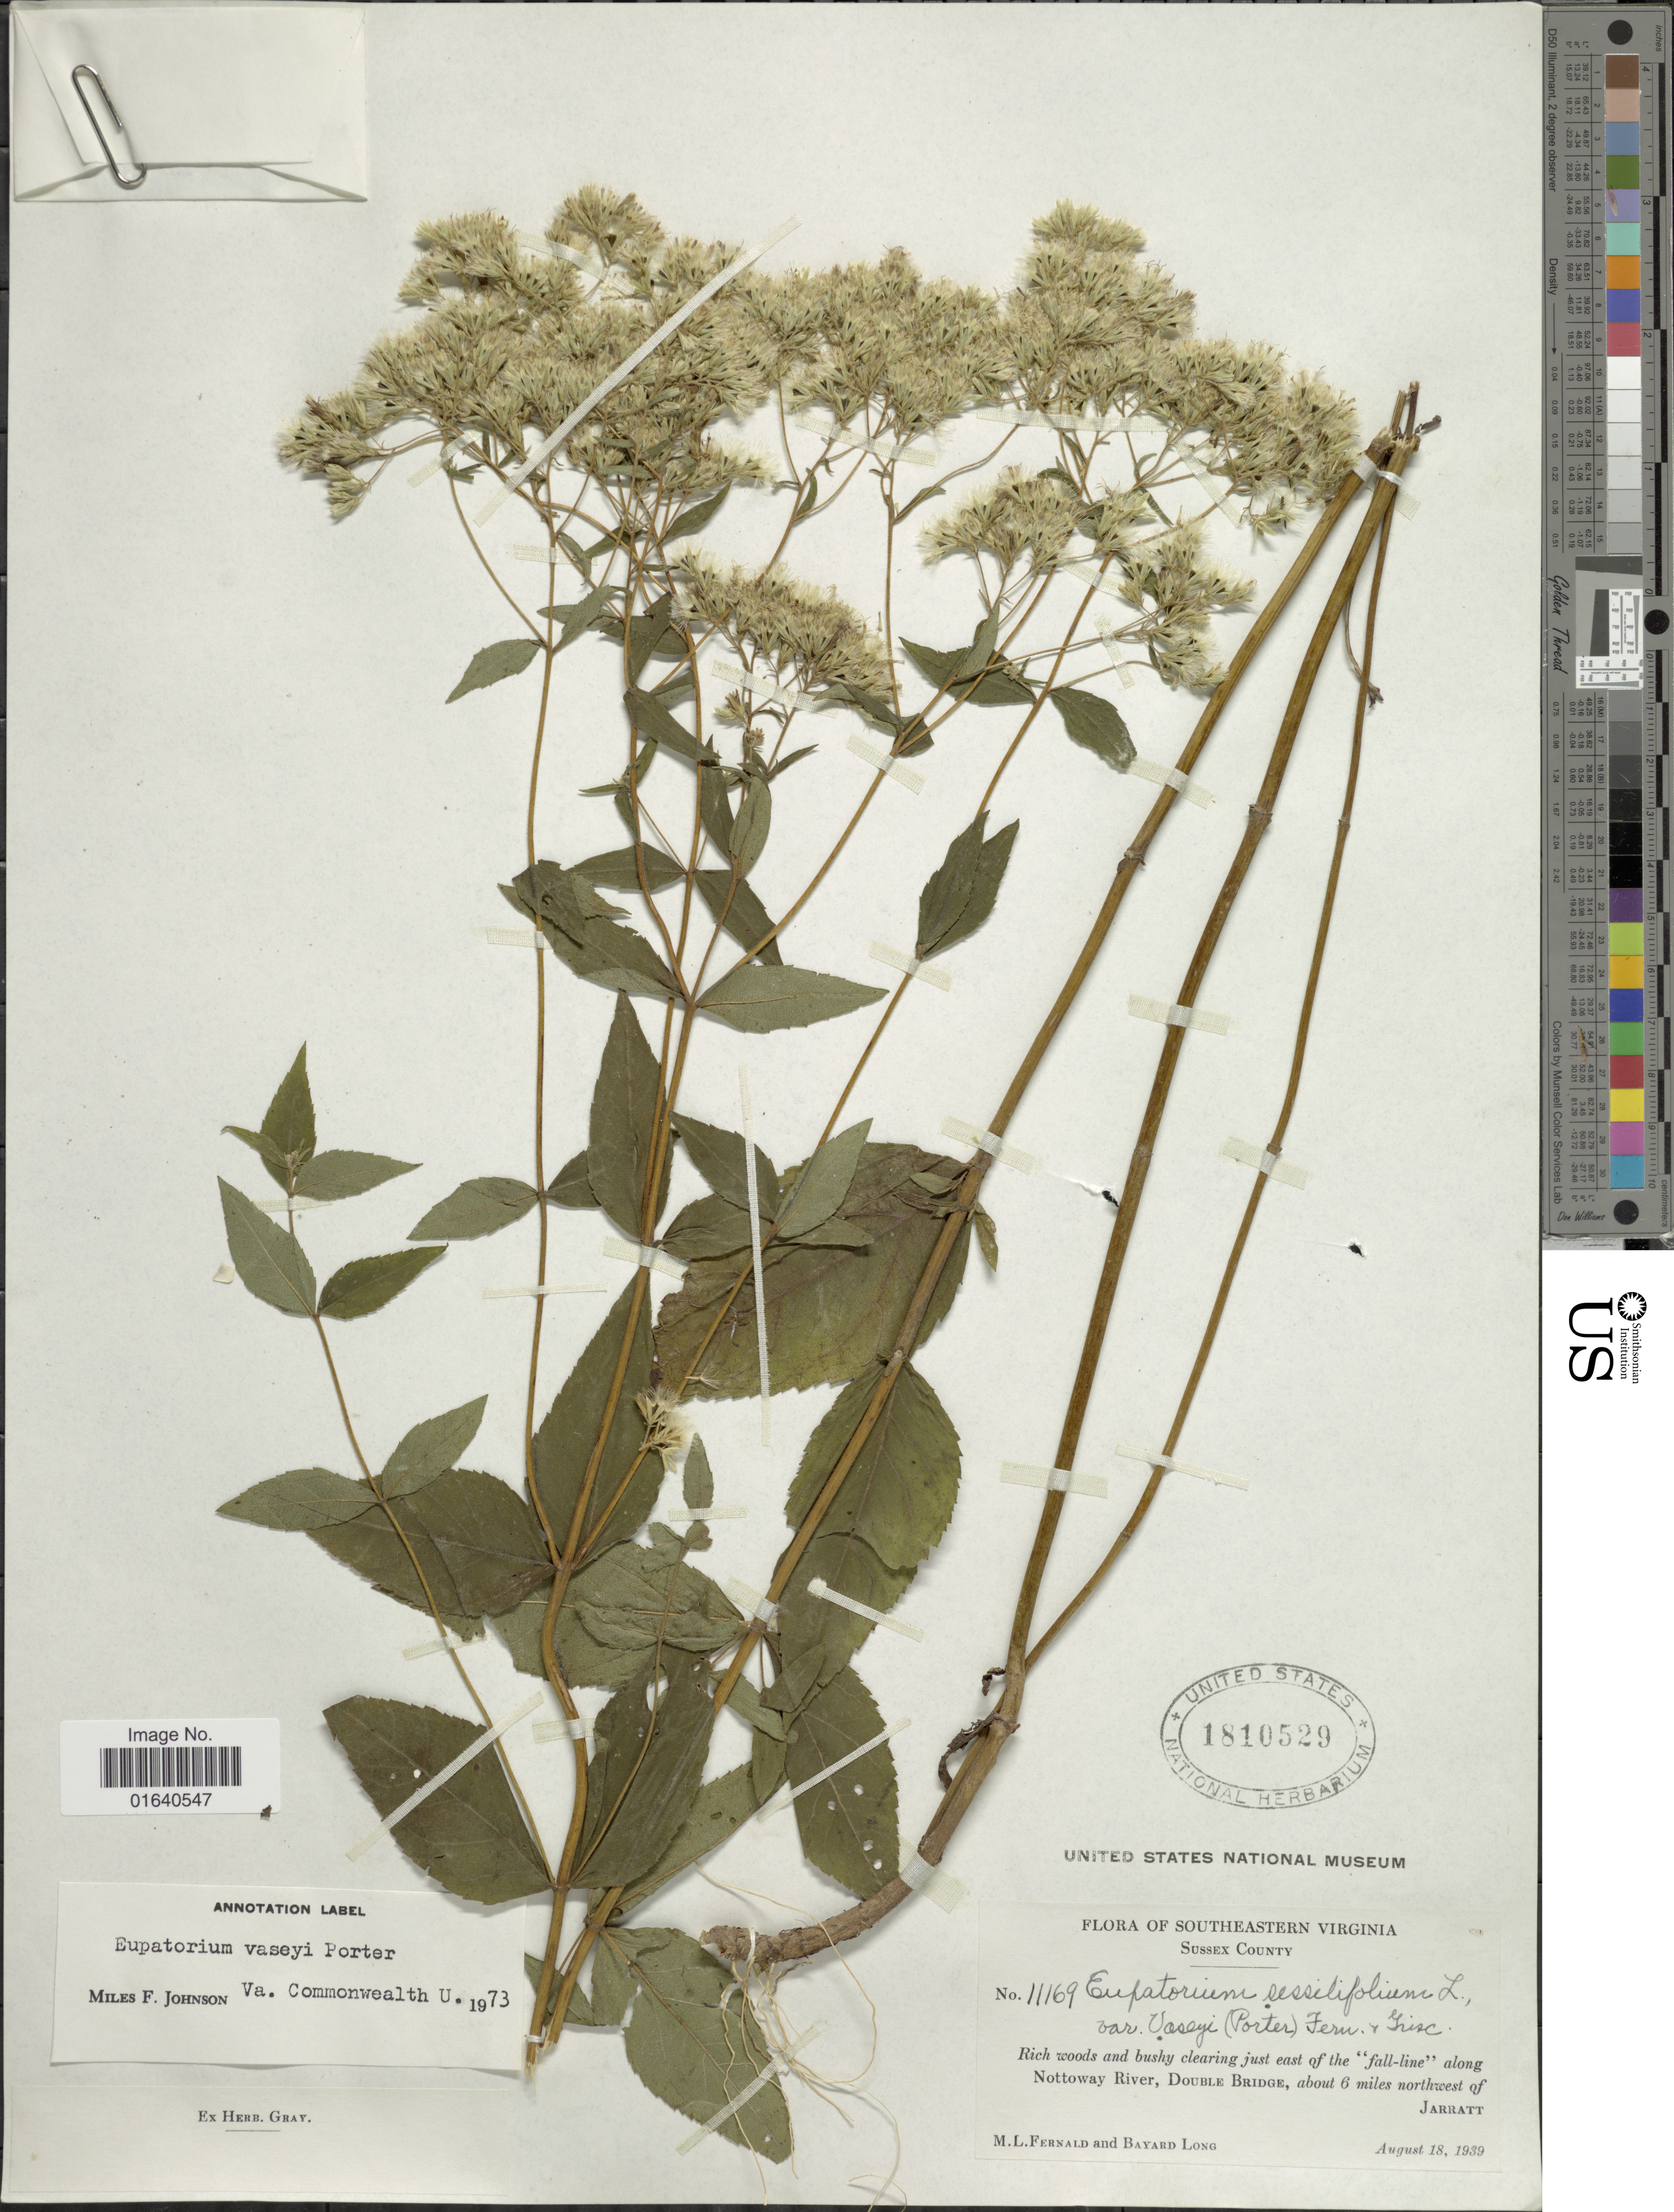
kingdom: Plantae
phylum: Tracheophyta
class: Magnoliopsida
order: Asterales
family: Asteraceae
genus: Eupatorium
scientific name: Eupatorium vaseyi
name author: Porter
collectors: M. L. Fernald & B. Long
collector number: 11169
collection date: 1939-08-18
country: United States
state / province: Virginia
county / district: Sussex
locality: Southeastern Virginia, Rich woods and bushy clearing just E of the fall-line along Nottoway River, Double Bridge, about 6 miles NE of Jarratt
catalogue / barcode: US 1810529